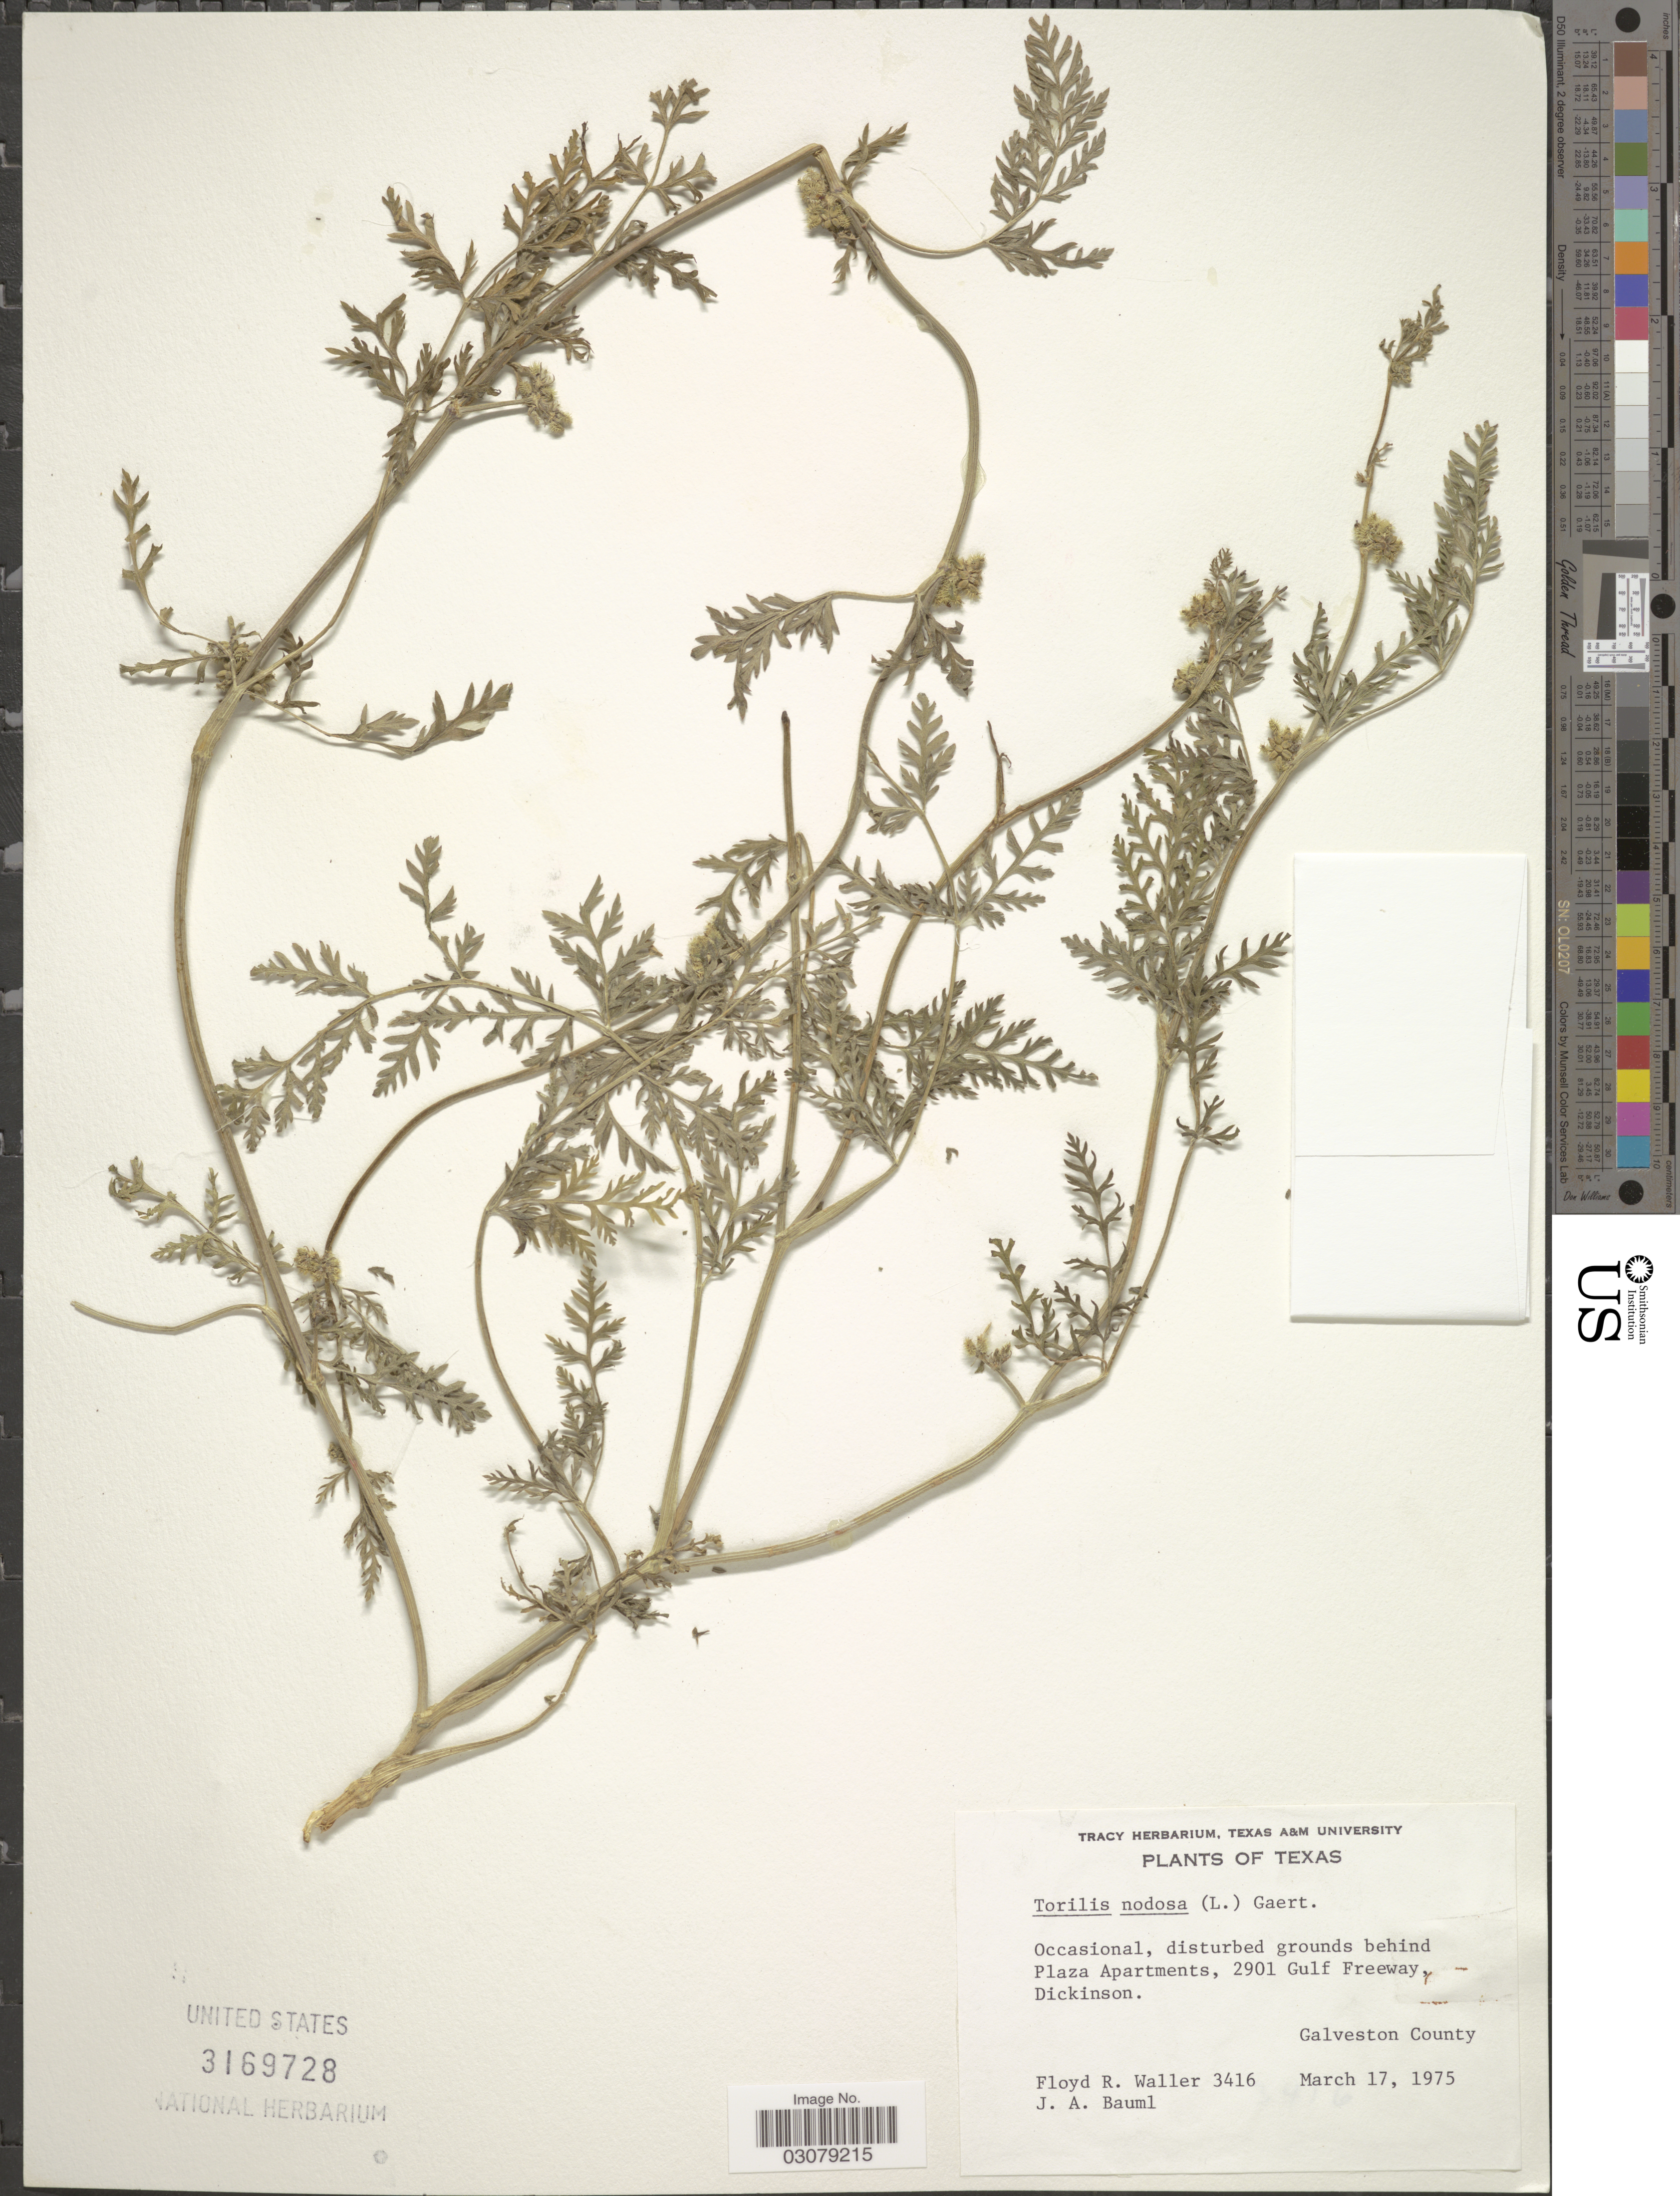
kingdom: Plantae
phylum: Tracheophyta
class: Magnoliopsida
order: Apiales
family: Apiaceae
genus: Torilis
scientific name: Torilis nodosa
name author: (L.) Gaertn.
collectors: F. R. Waller & J. Bauml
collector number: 3416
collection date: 1975-03-17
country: United States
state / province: Texas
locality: Occasional, disturbed grounds behind Plaza Apartments, 2901 Gulf Freeway Dickinson. Galveston County.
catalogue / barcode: US 3169728